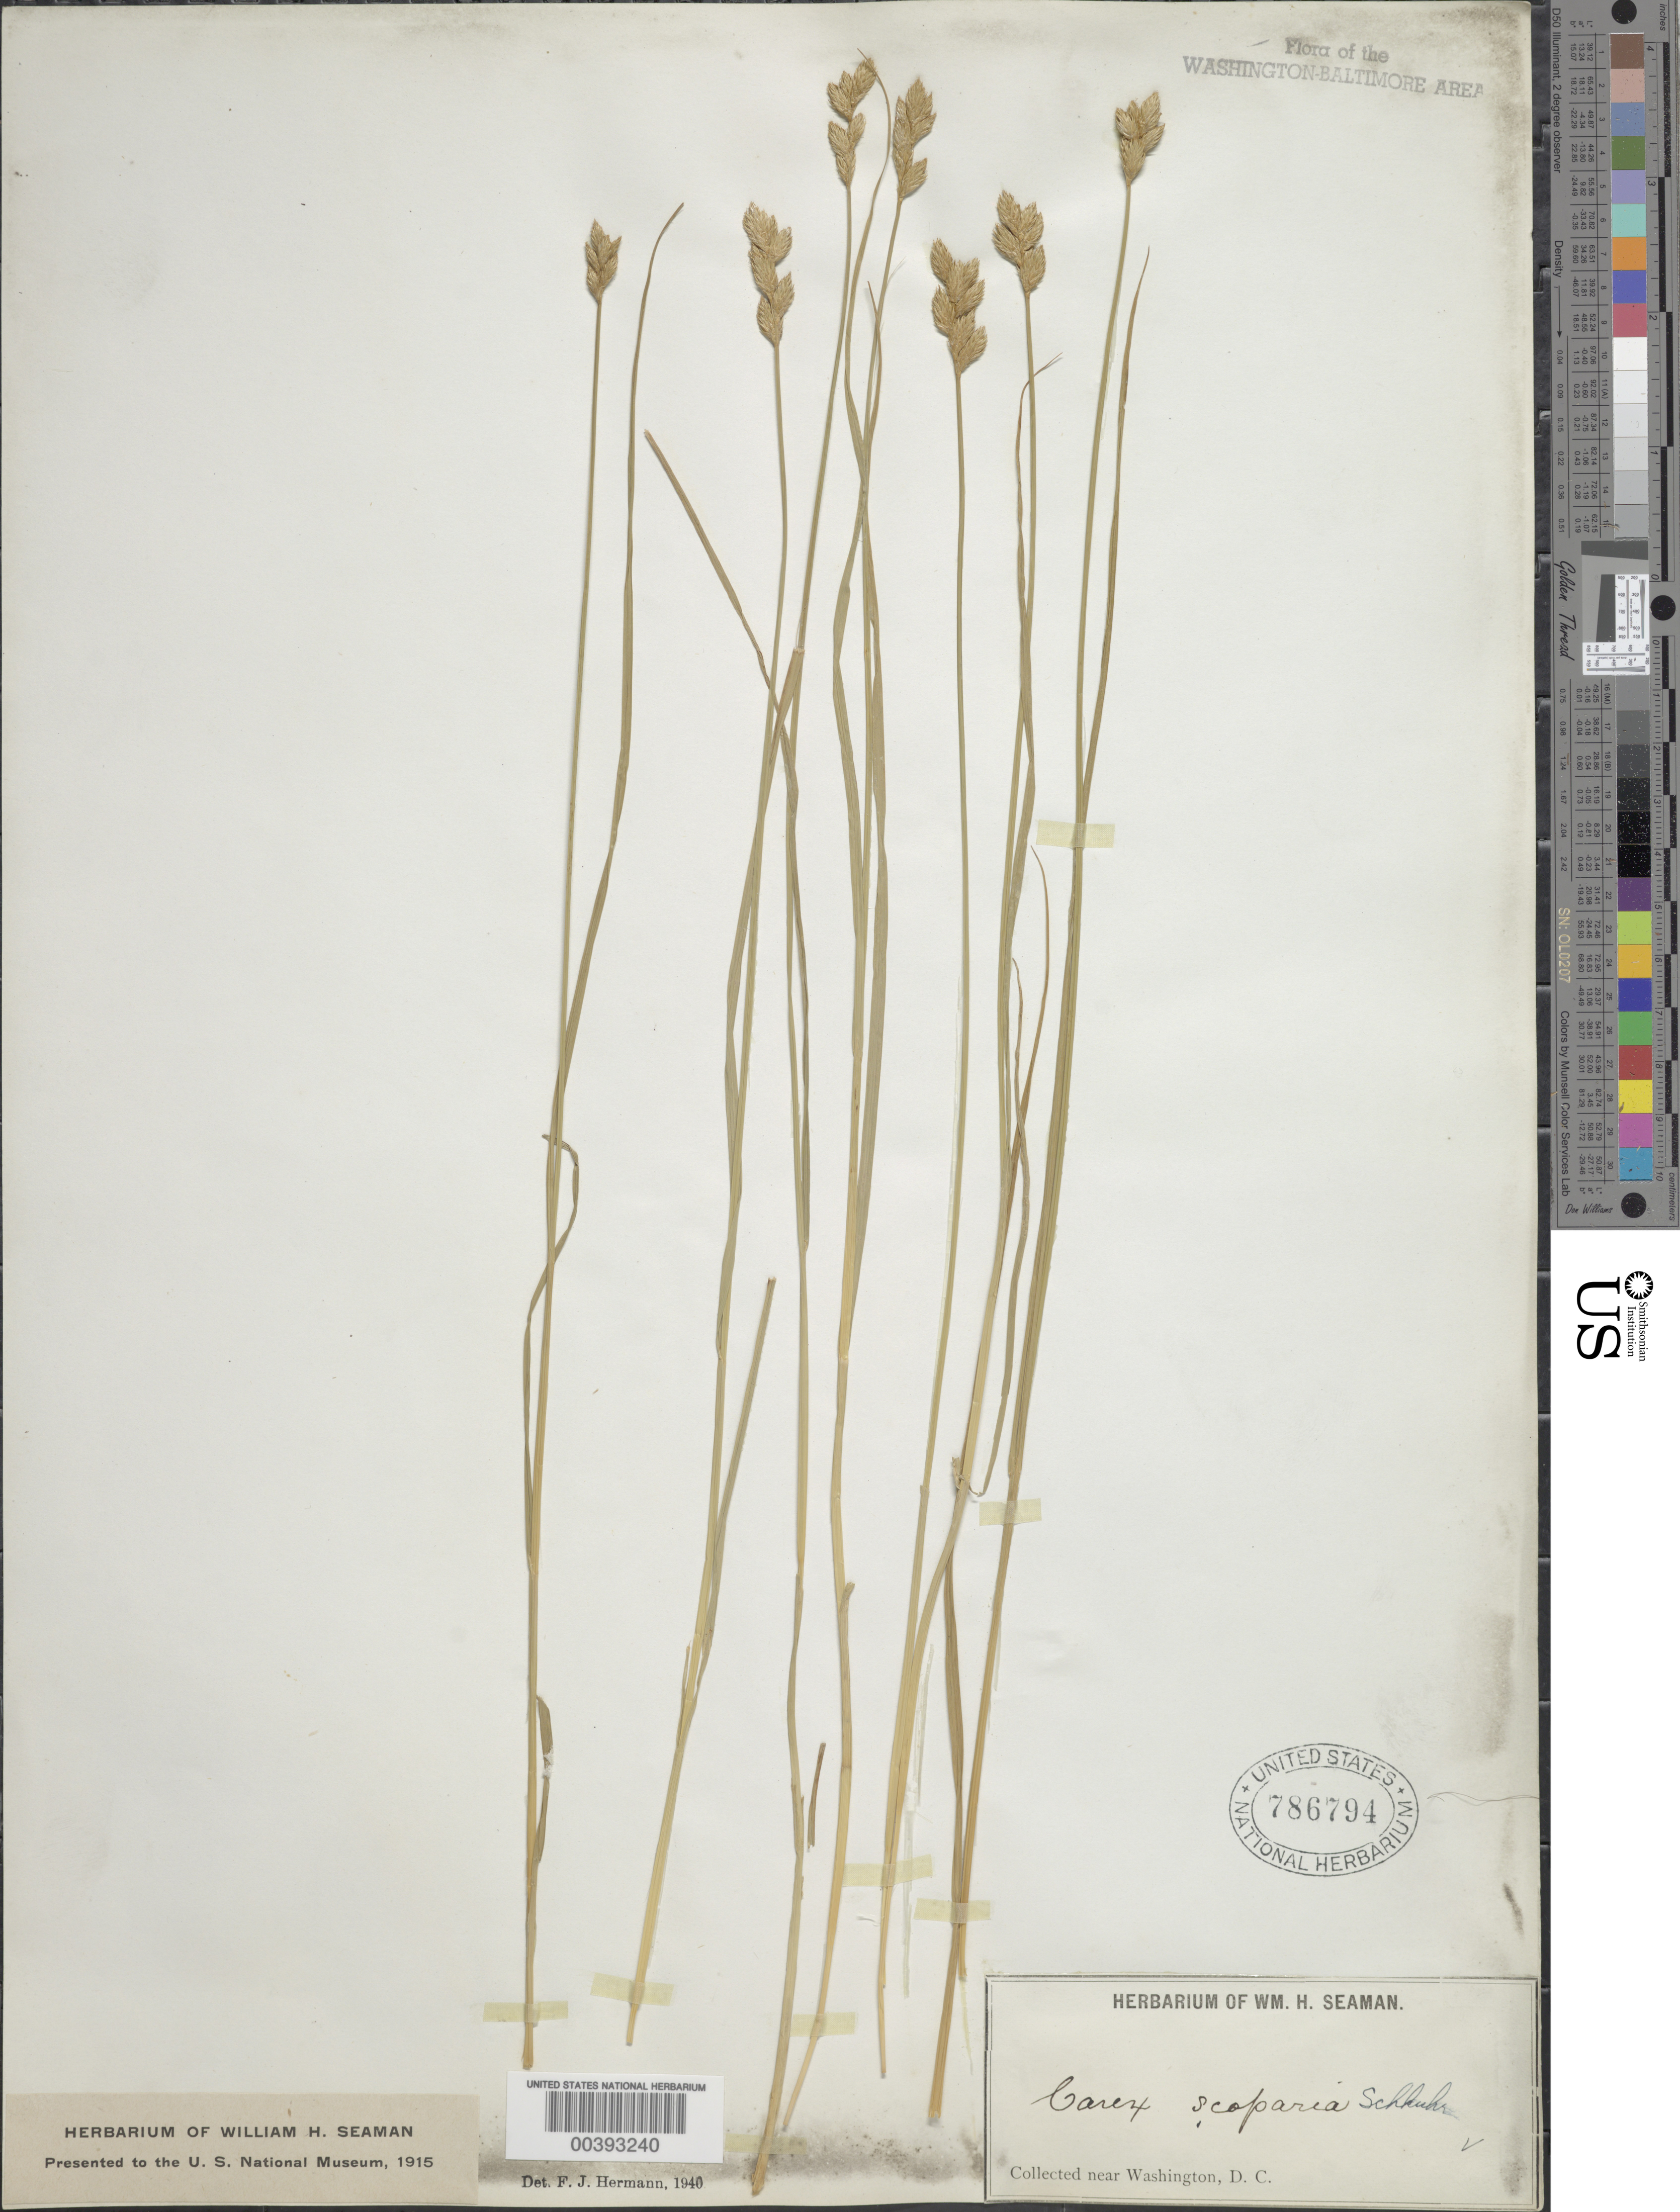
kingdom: Plantae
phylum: Tracheophyta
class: Liliopsida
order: Poales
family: Cyperaceae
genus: Carex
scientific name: Carex scoparia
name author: Schkuhr ex Willd.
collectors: W. Seaman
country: United States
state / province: District of Columbia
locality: Washington DC Area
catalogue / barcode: US 786794